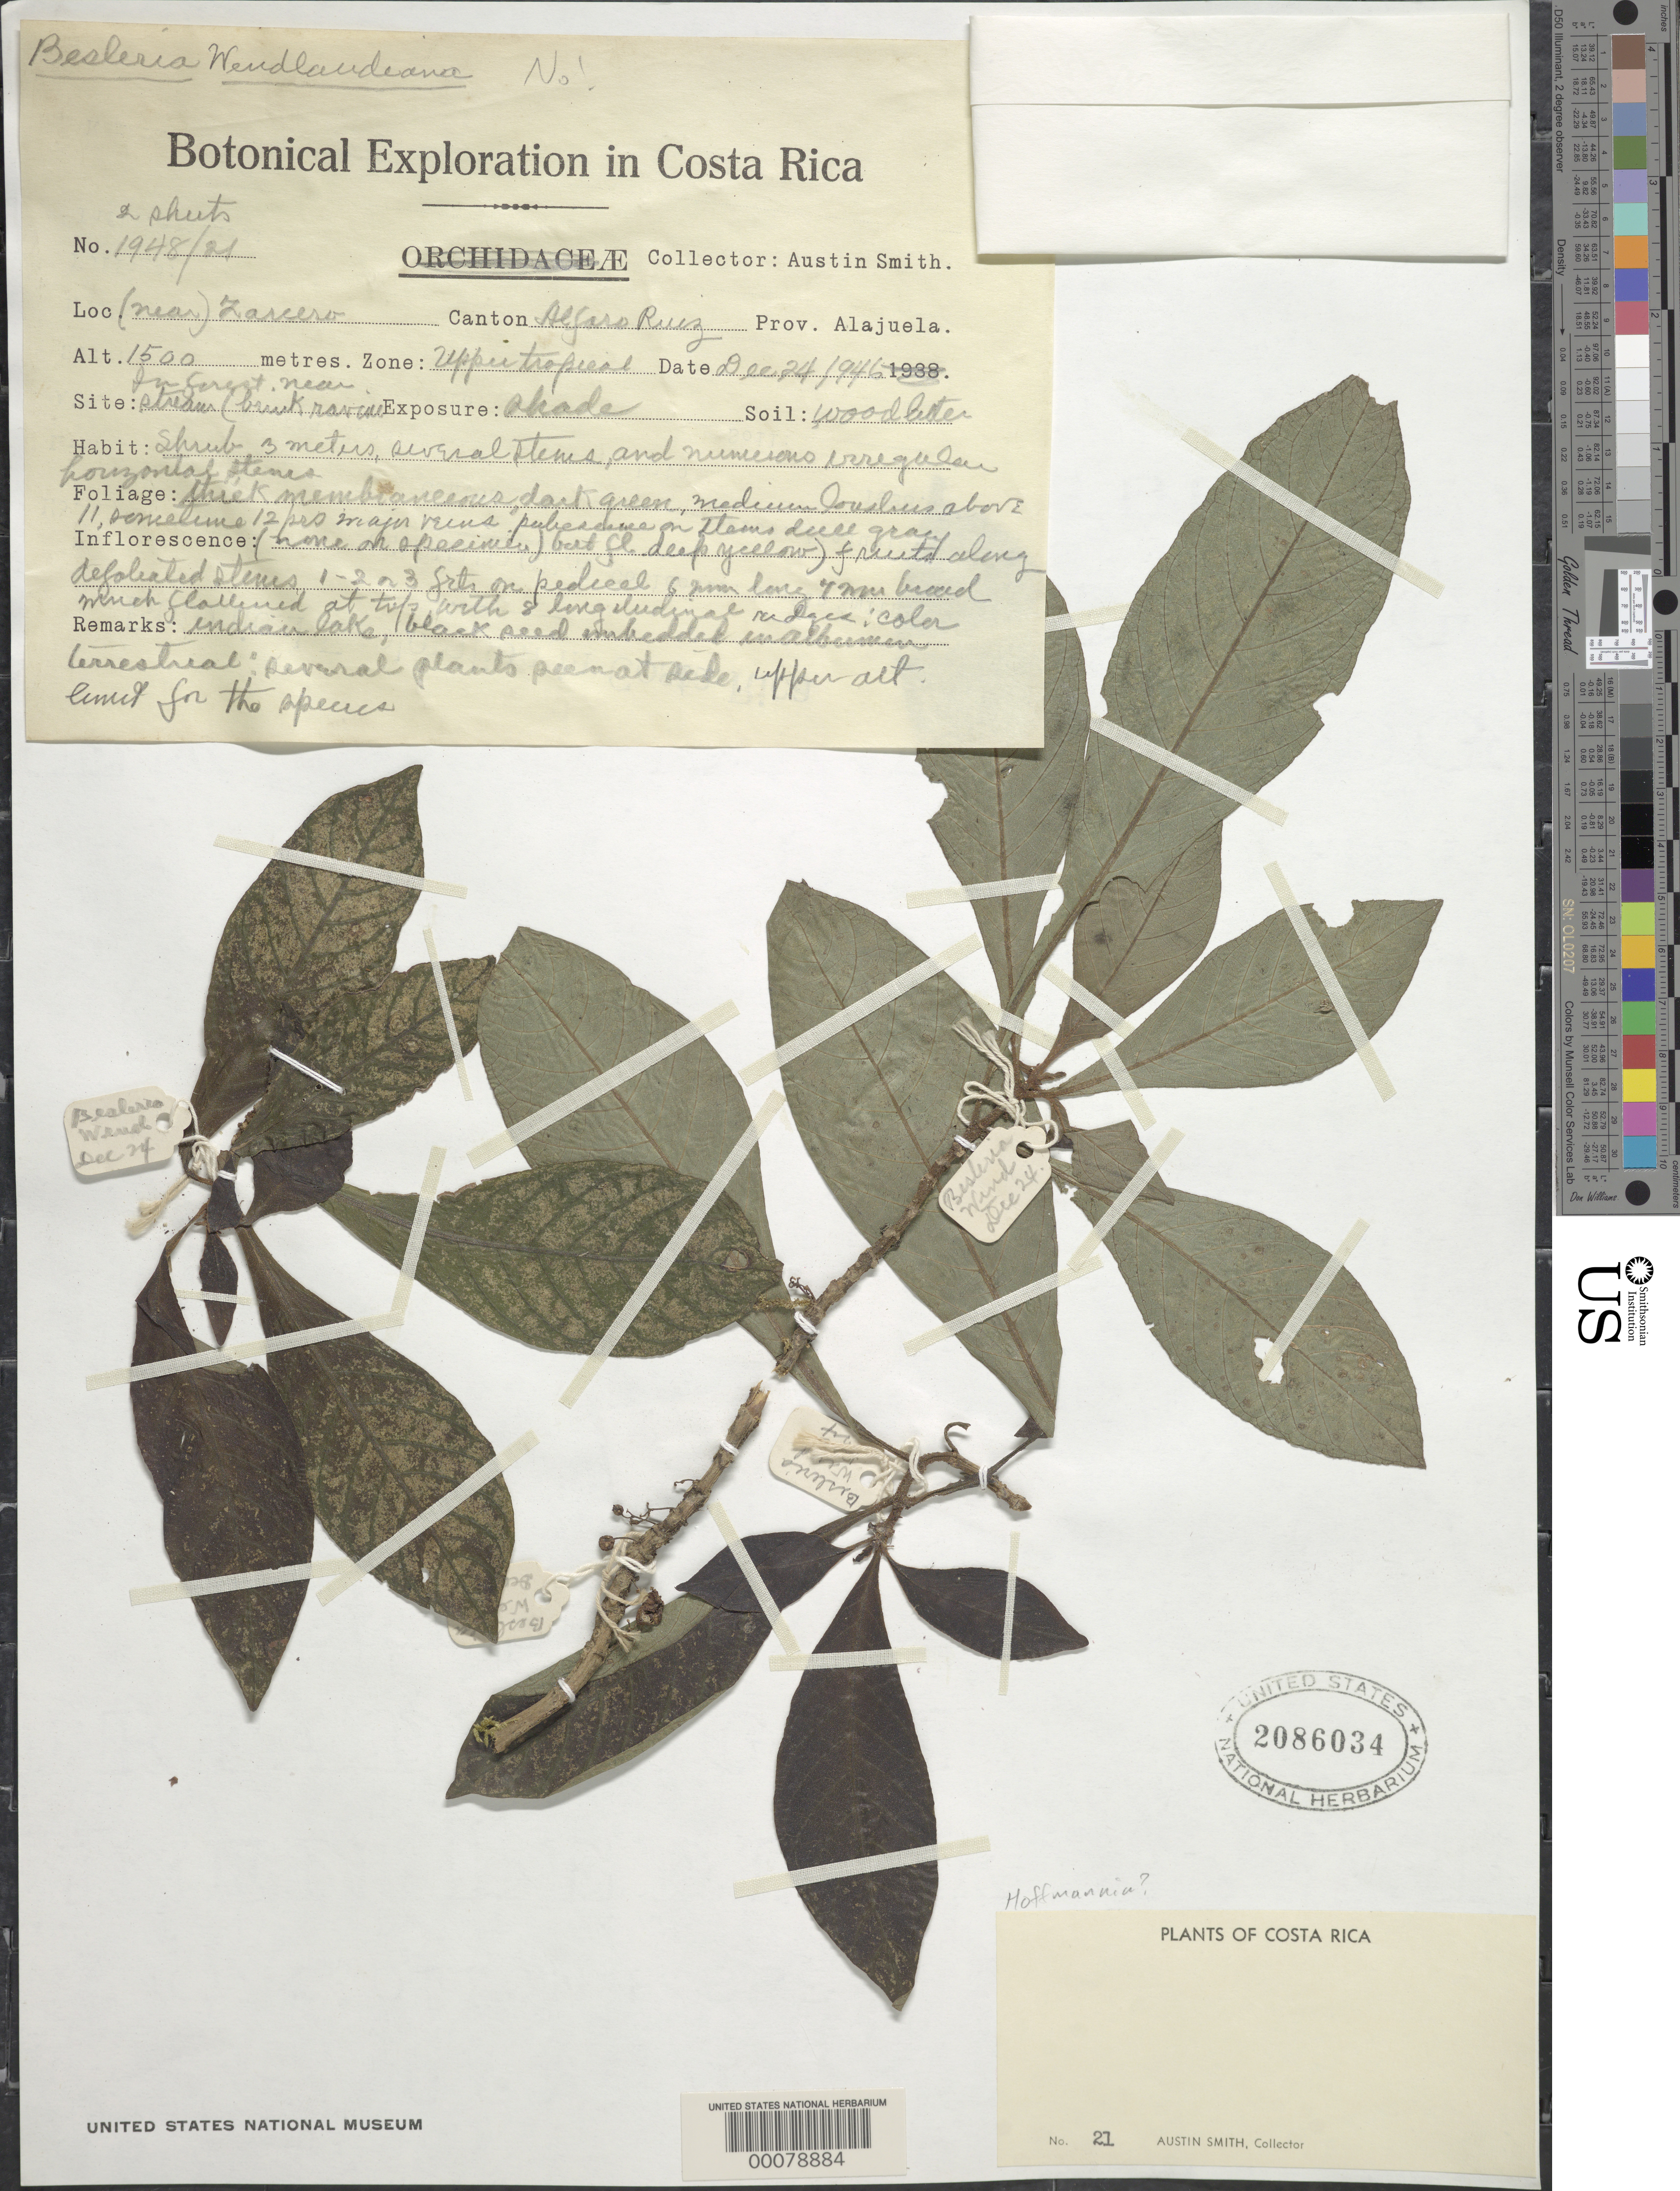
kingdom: Plantae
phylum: Tracheophyta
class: Magnoliopsida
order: Gentianales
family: Rubiaceae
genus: Hoffmannia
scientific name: Hoffmannia sp.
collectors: Aust P. Smith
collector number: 1948/ 21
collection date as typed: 24 Dec 1946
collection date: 1946-12-24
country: Costa Rica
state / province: Alajuela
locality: Near Zarcero, Canton Alfaro Ruiz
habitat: Upper tropical zone, in forest near stream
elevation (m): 1500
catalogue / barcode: US 2086034